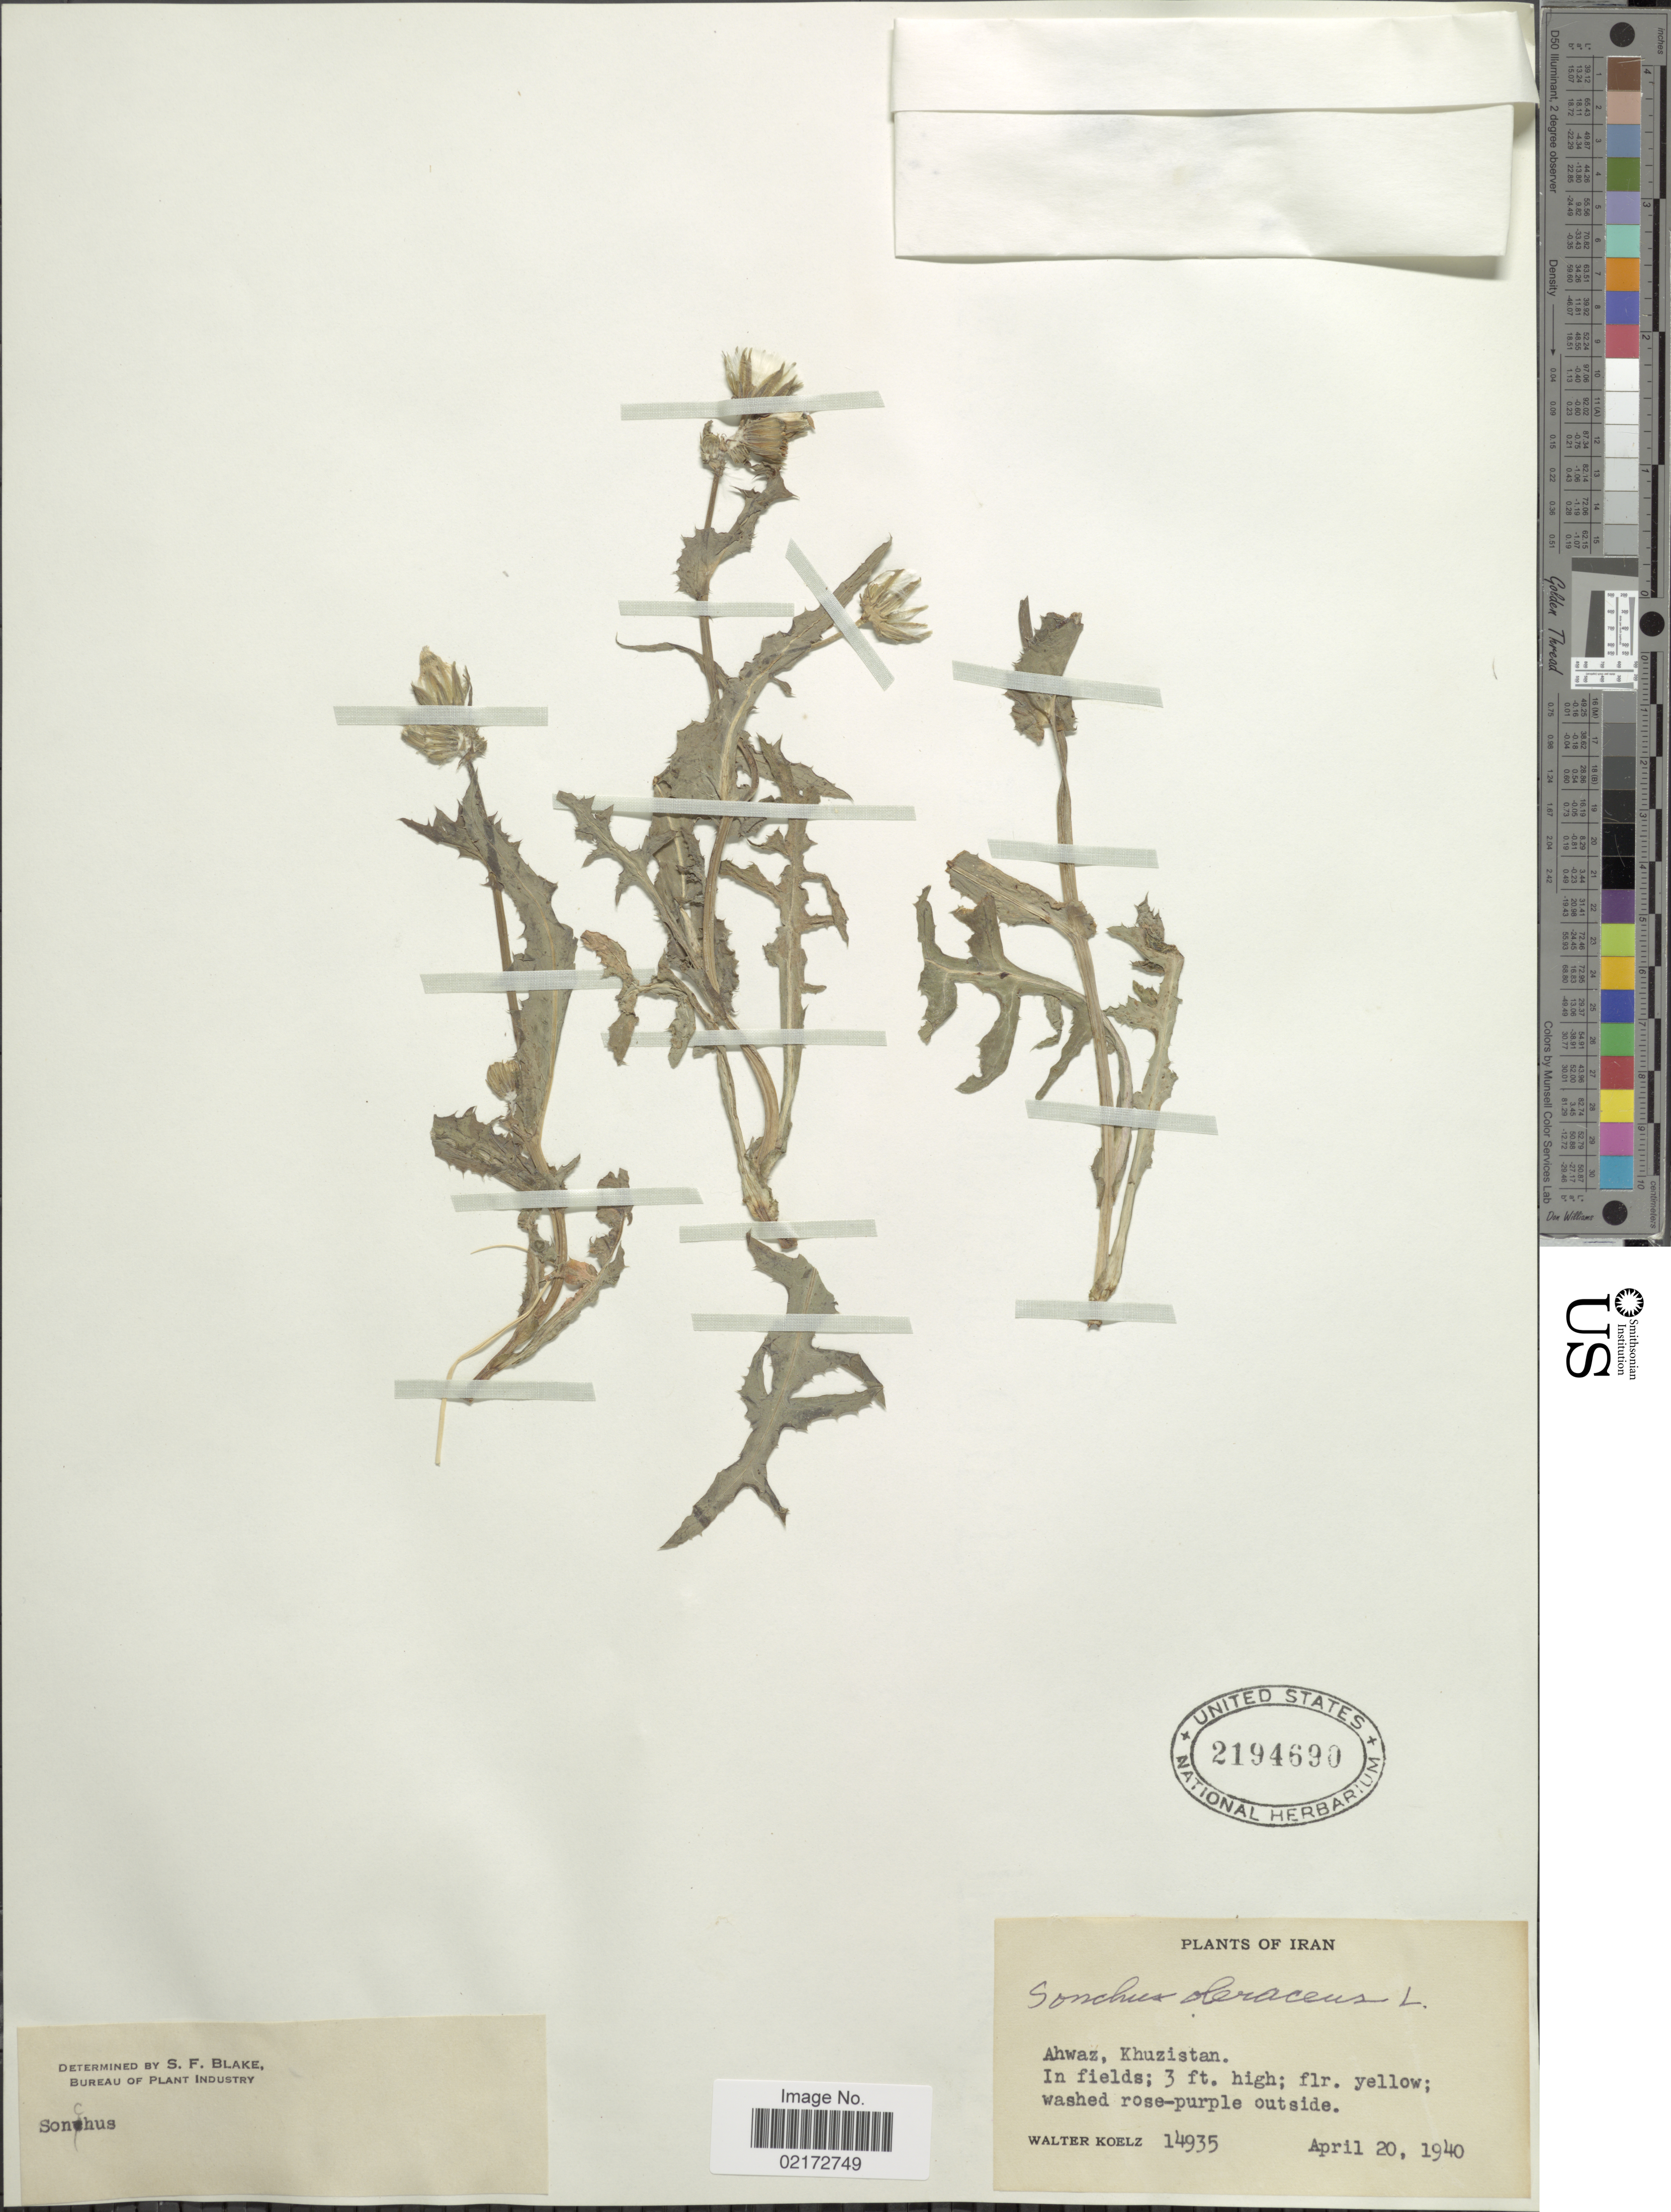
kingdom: Plantae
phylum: Tracheophyta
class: Magnoliopsida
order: Asterales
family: Asteraceae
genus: Sonchus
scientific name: Sonchus oleraceus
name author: L.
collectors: W. N. Koelz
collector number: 14935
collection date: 1940-04-20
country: Iran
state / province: Khuzestan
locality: Ahwaz, Khuzistan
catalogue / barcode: US 2194690